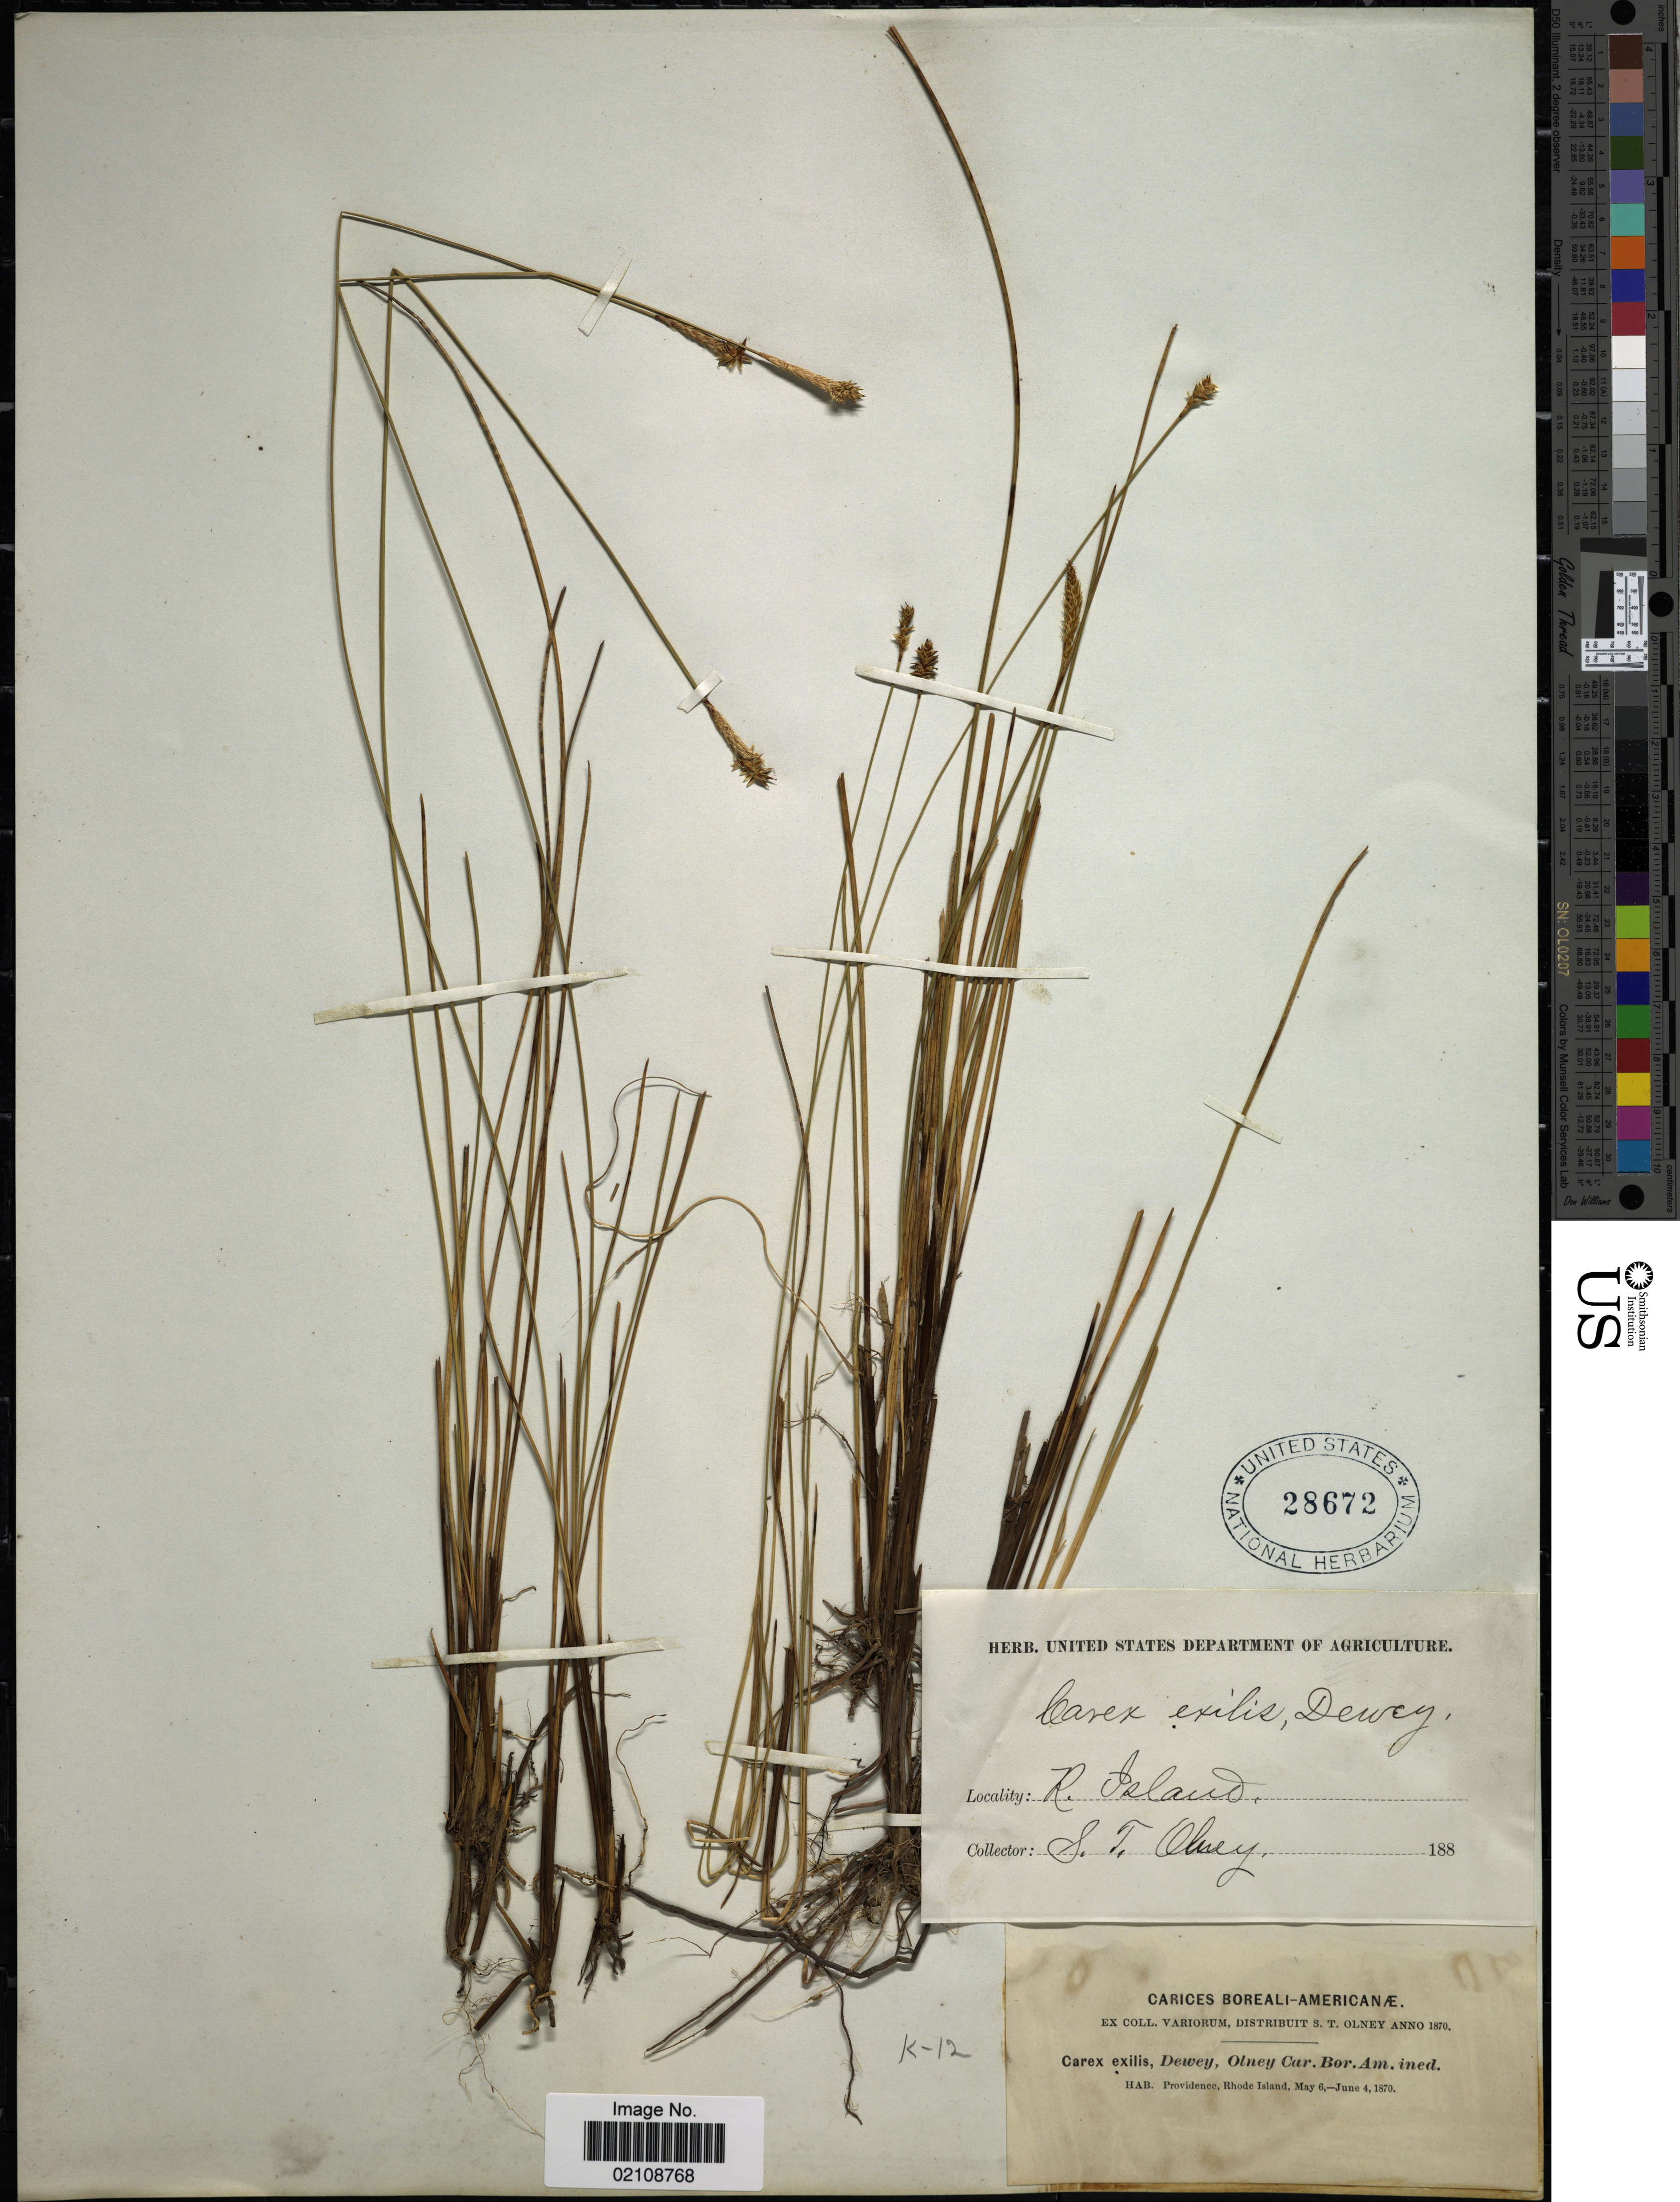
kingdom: Plantae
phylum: Tracheophyta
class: Liliopsida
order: Poales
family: Cyperaceae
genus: Carex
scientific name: Carex exilis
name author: Dewey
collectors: S. Olney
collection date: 1870-05-06/1870-06-04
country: United States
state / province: Rhode Island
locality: Carices Boreali-Americanae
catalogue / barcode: US 28672